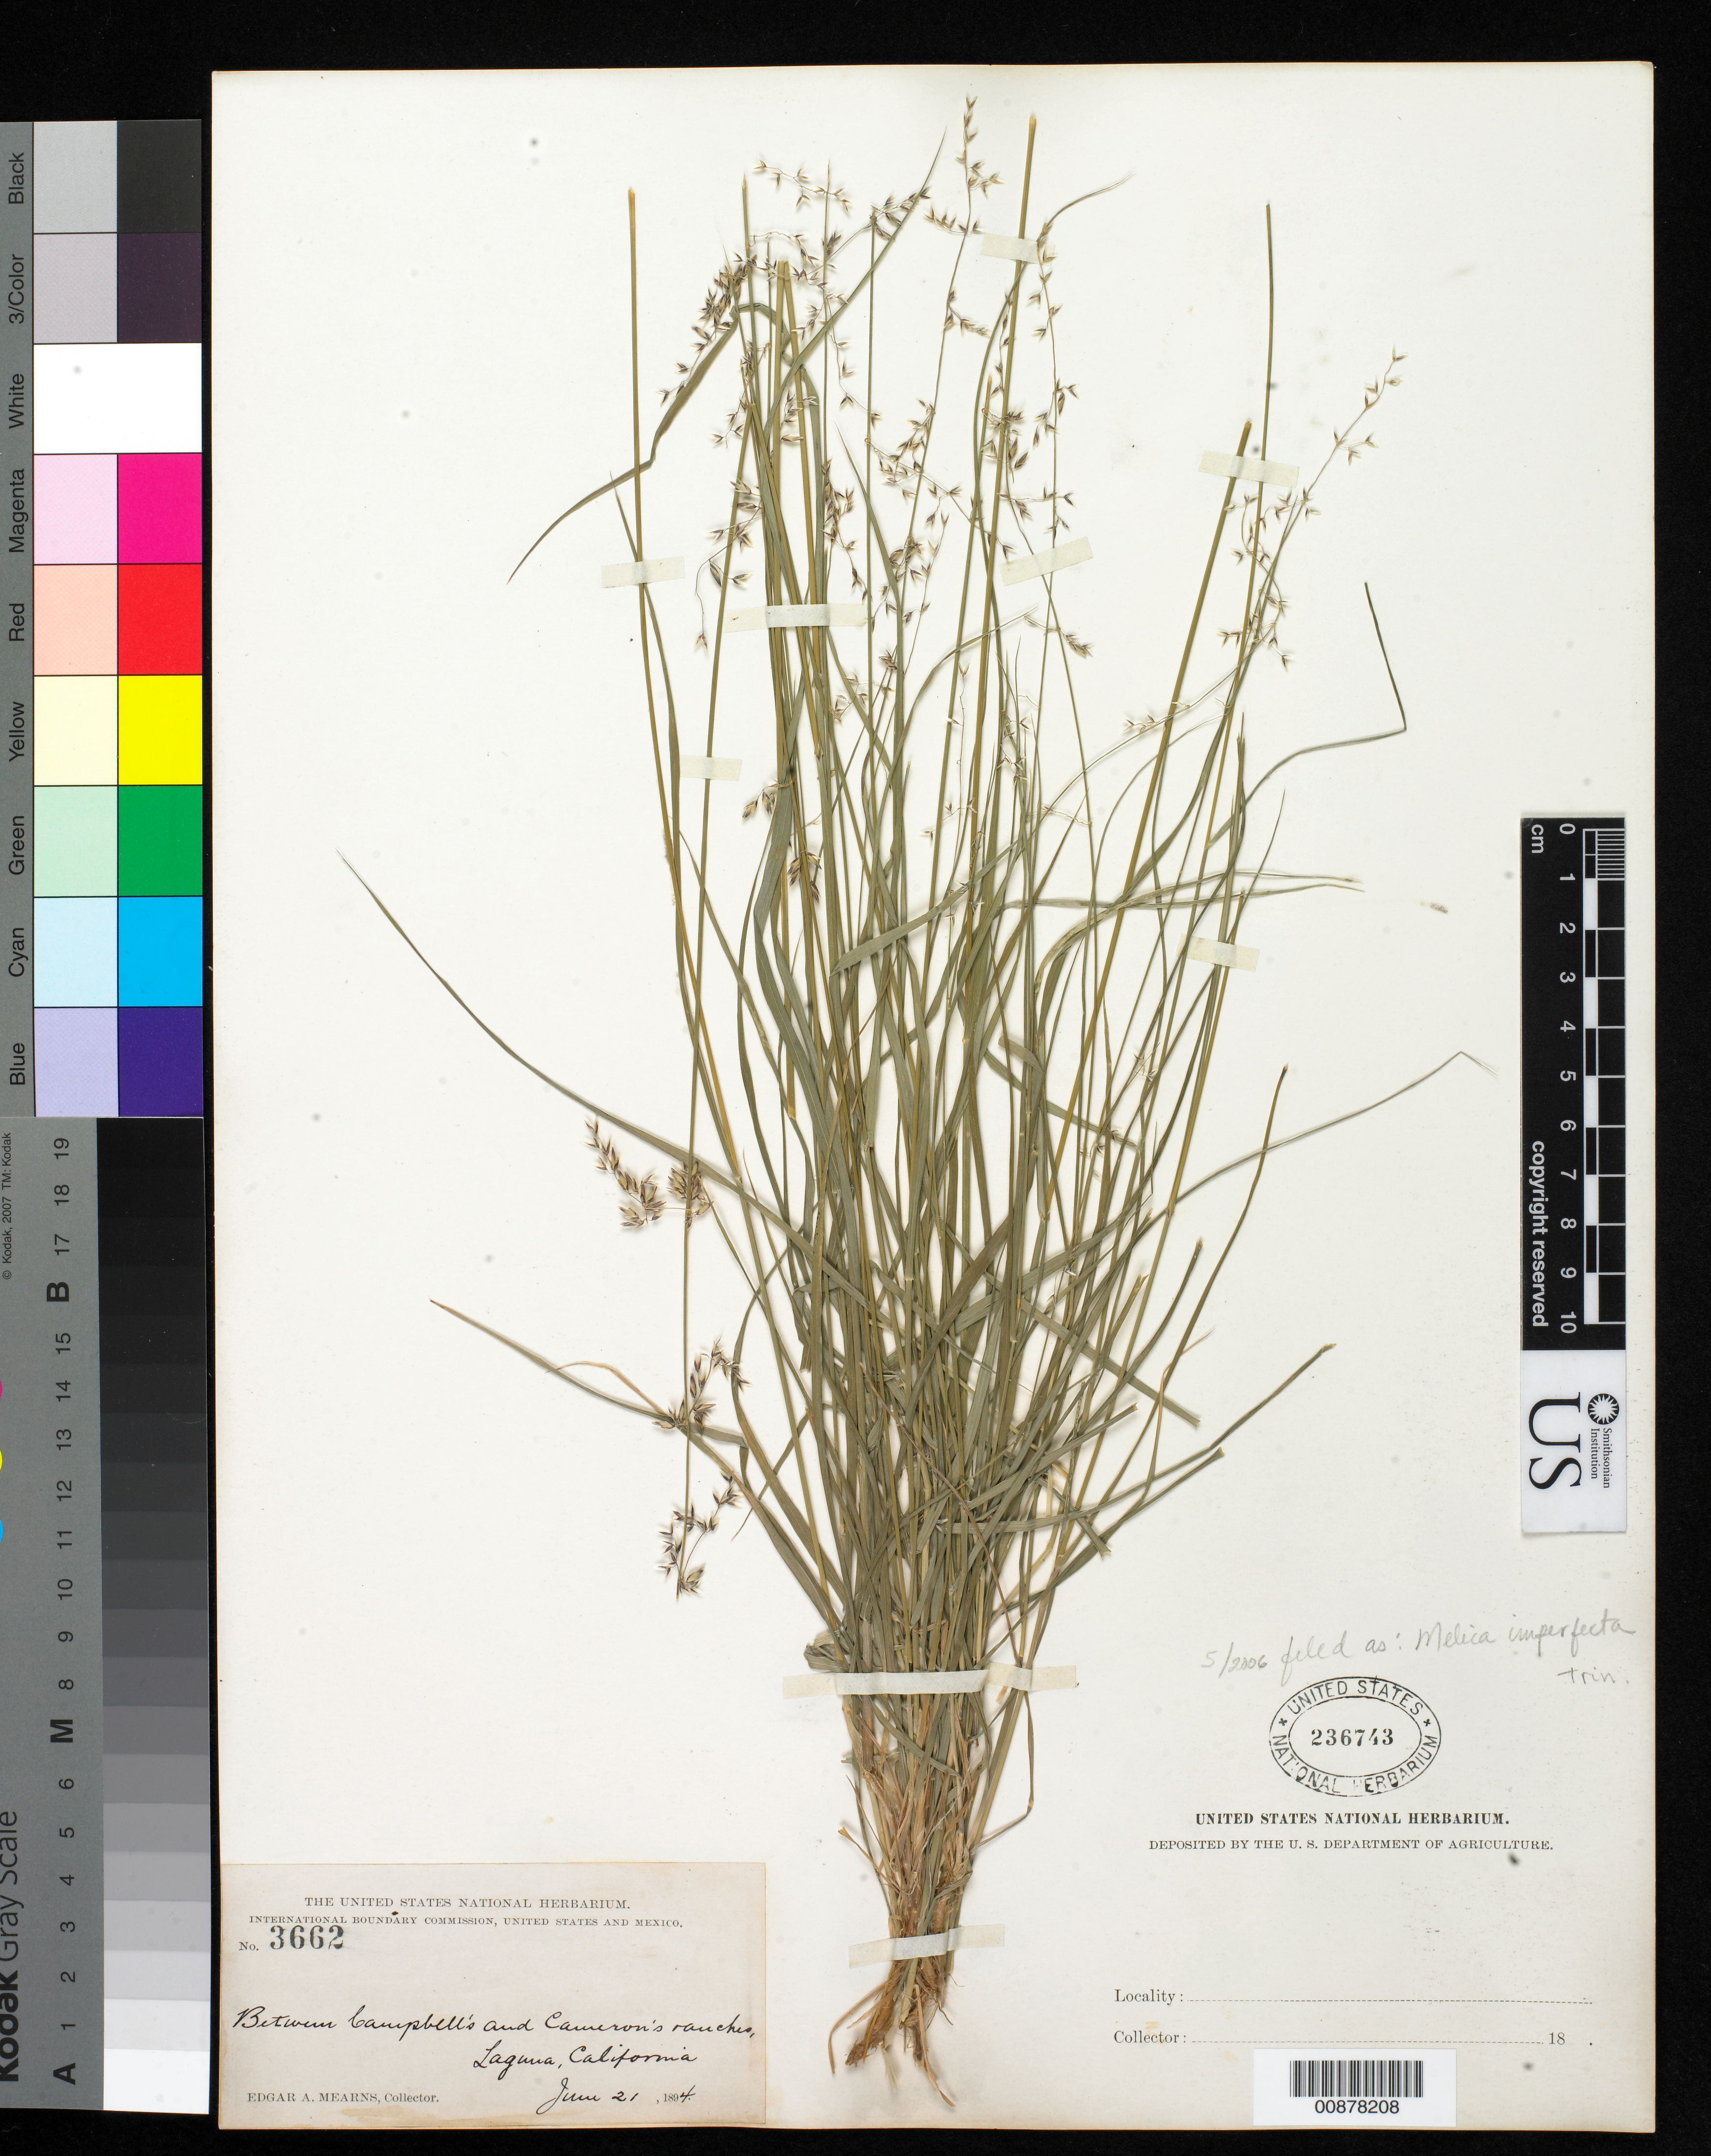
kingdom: Plantae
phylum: Tracheophyta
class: Liliopsida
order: Poales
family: Poaceae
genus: Melica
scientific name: Melica imperfecta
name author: Trin.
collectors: E. A. Mearns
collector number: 3662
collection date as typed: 21 Jun 1894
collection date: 1894-06-21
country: United States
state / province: California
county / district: Orange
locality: Between Campbell's and Cameron's ranches, Laguna, California.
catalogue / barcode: US 236743